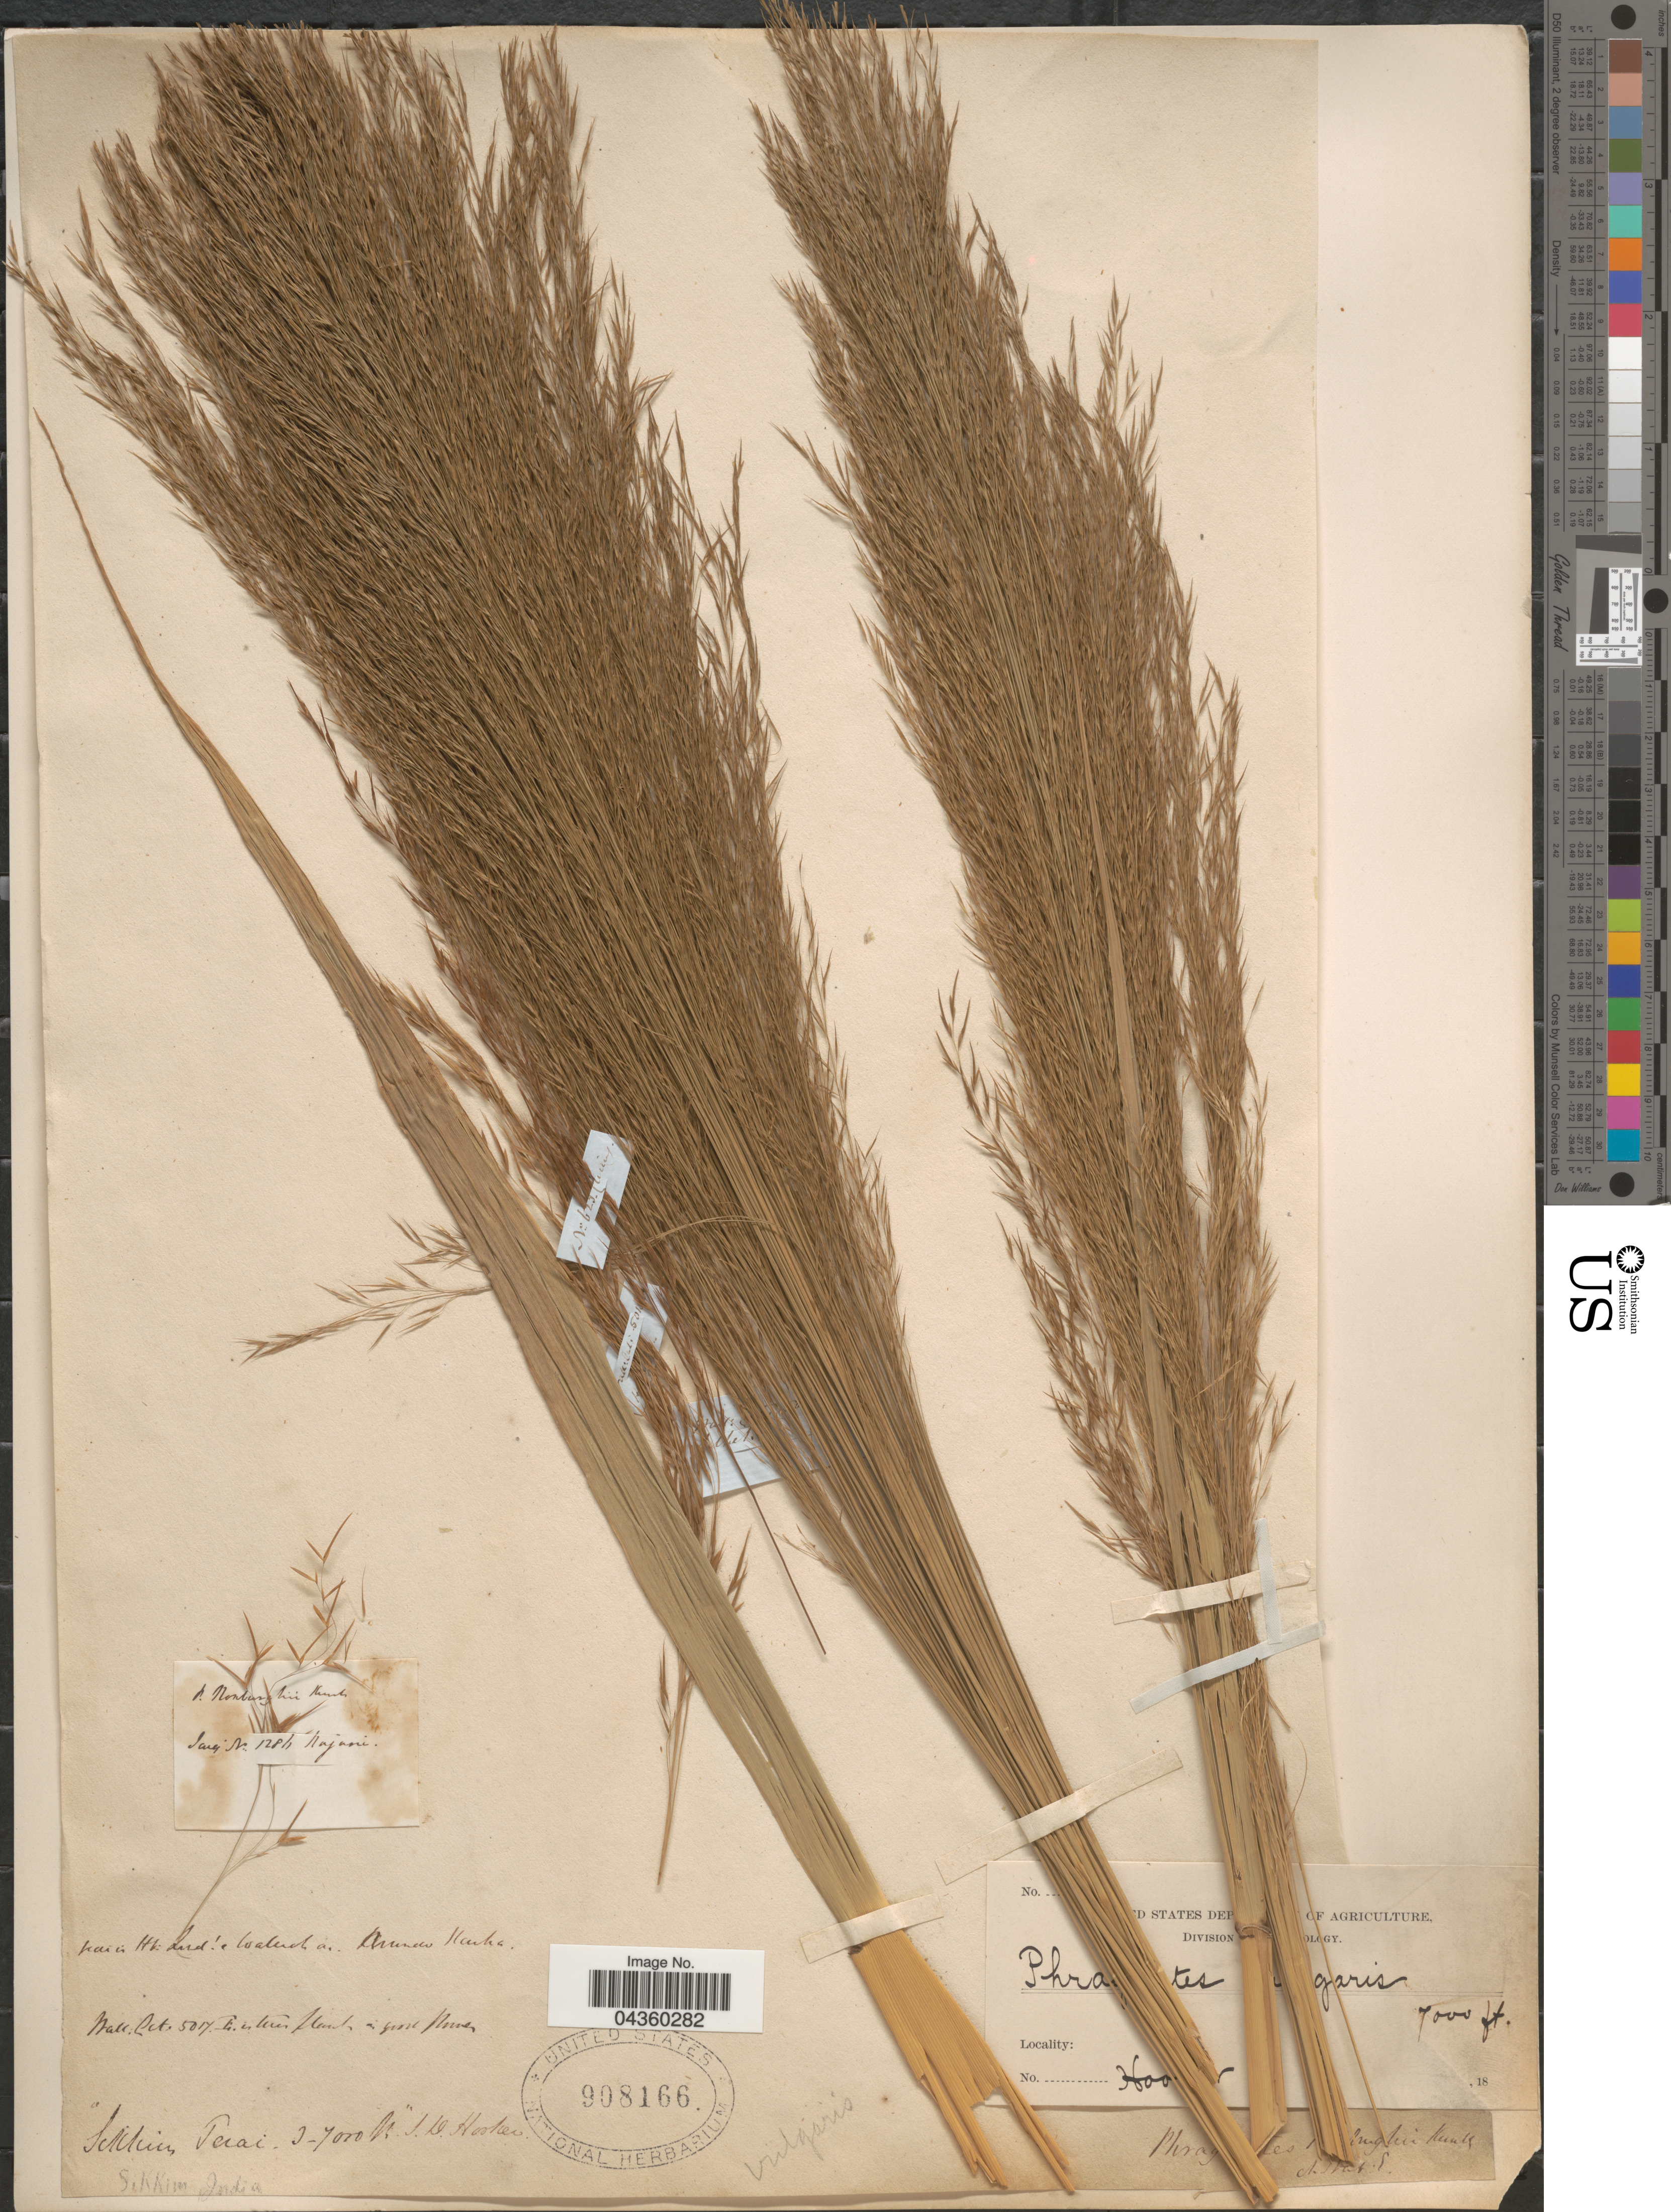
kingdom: Plantae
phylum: Tracheophyta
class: Liliopsida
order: Poales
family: Poaceae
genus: Phragmites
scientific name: Phragmites karka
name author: (Retz.) Trin. ex Steud.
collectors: J. D. Hooker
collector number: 1284*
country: India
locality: Sikkim. Terai.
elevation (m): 2134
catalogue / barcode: US 908166